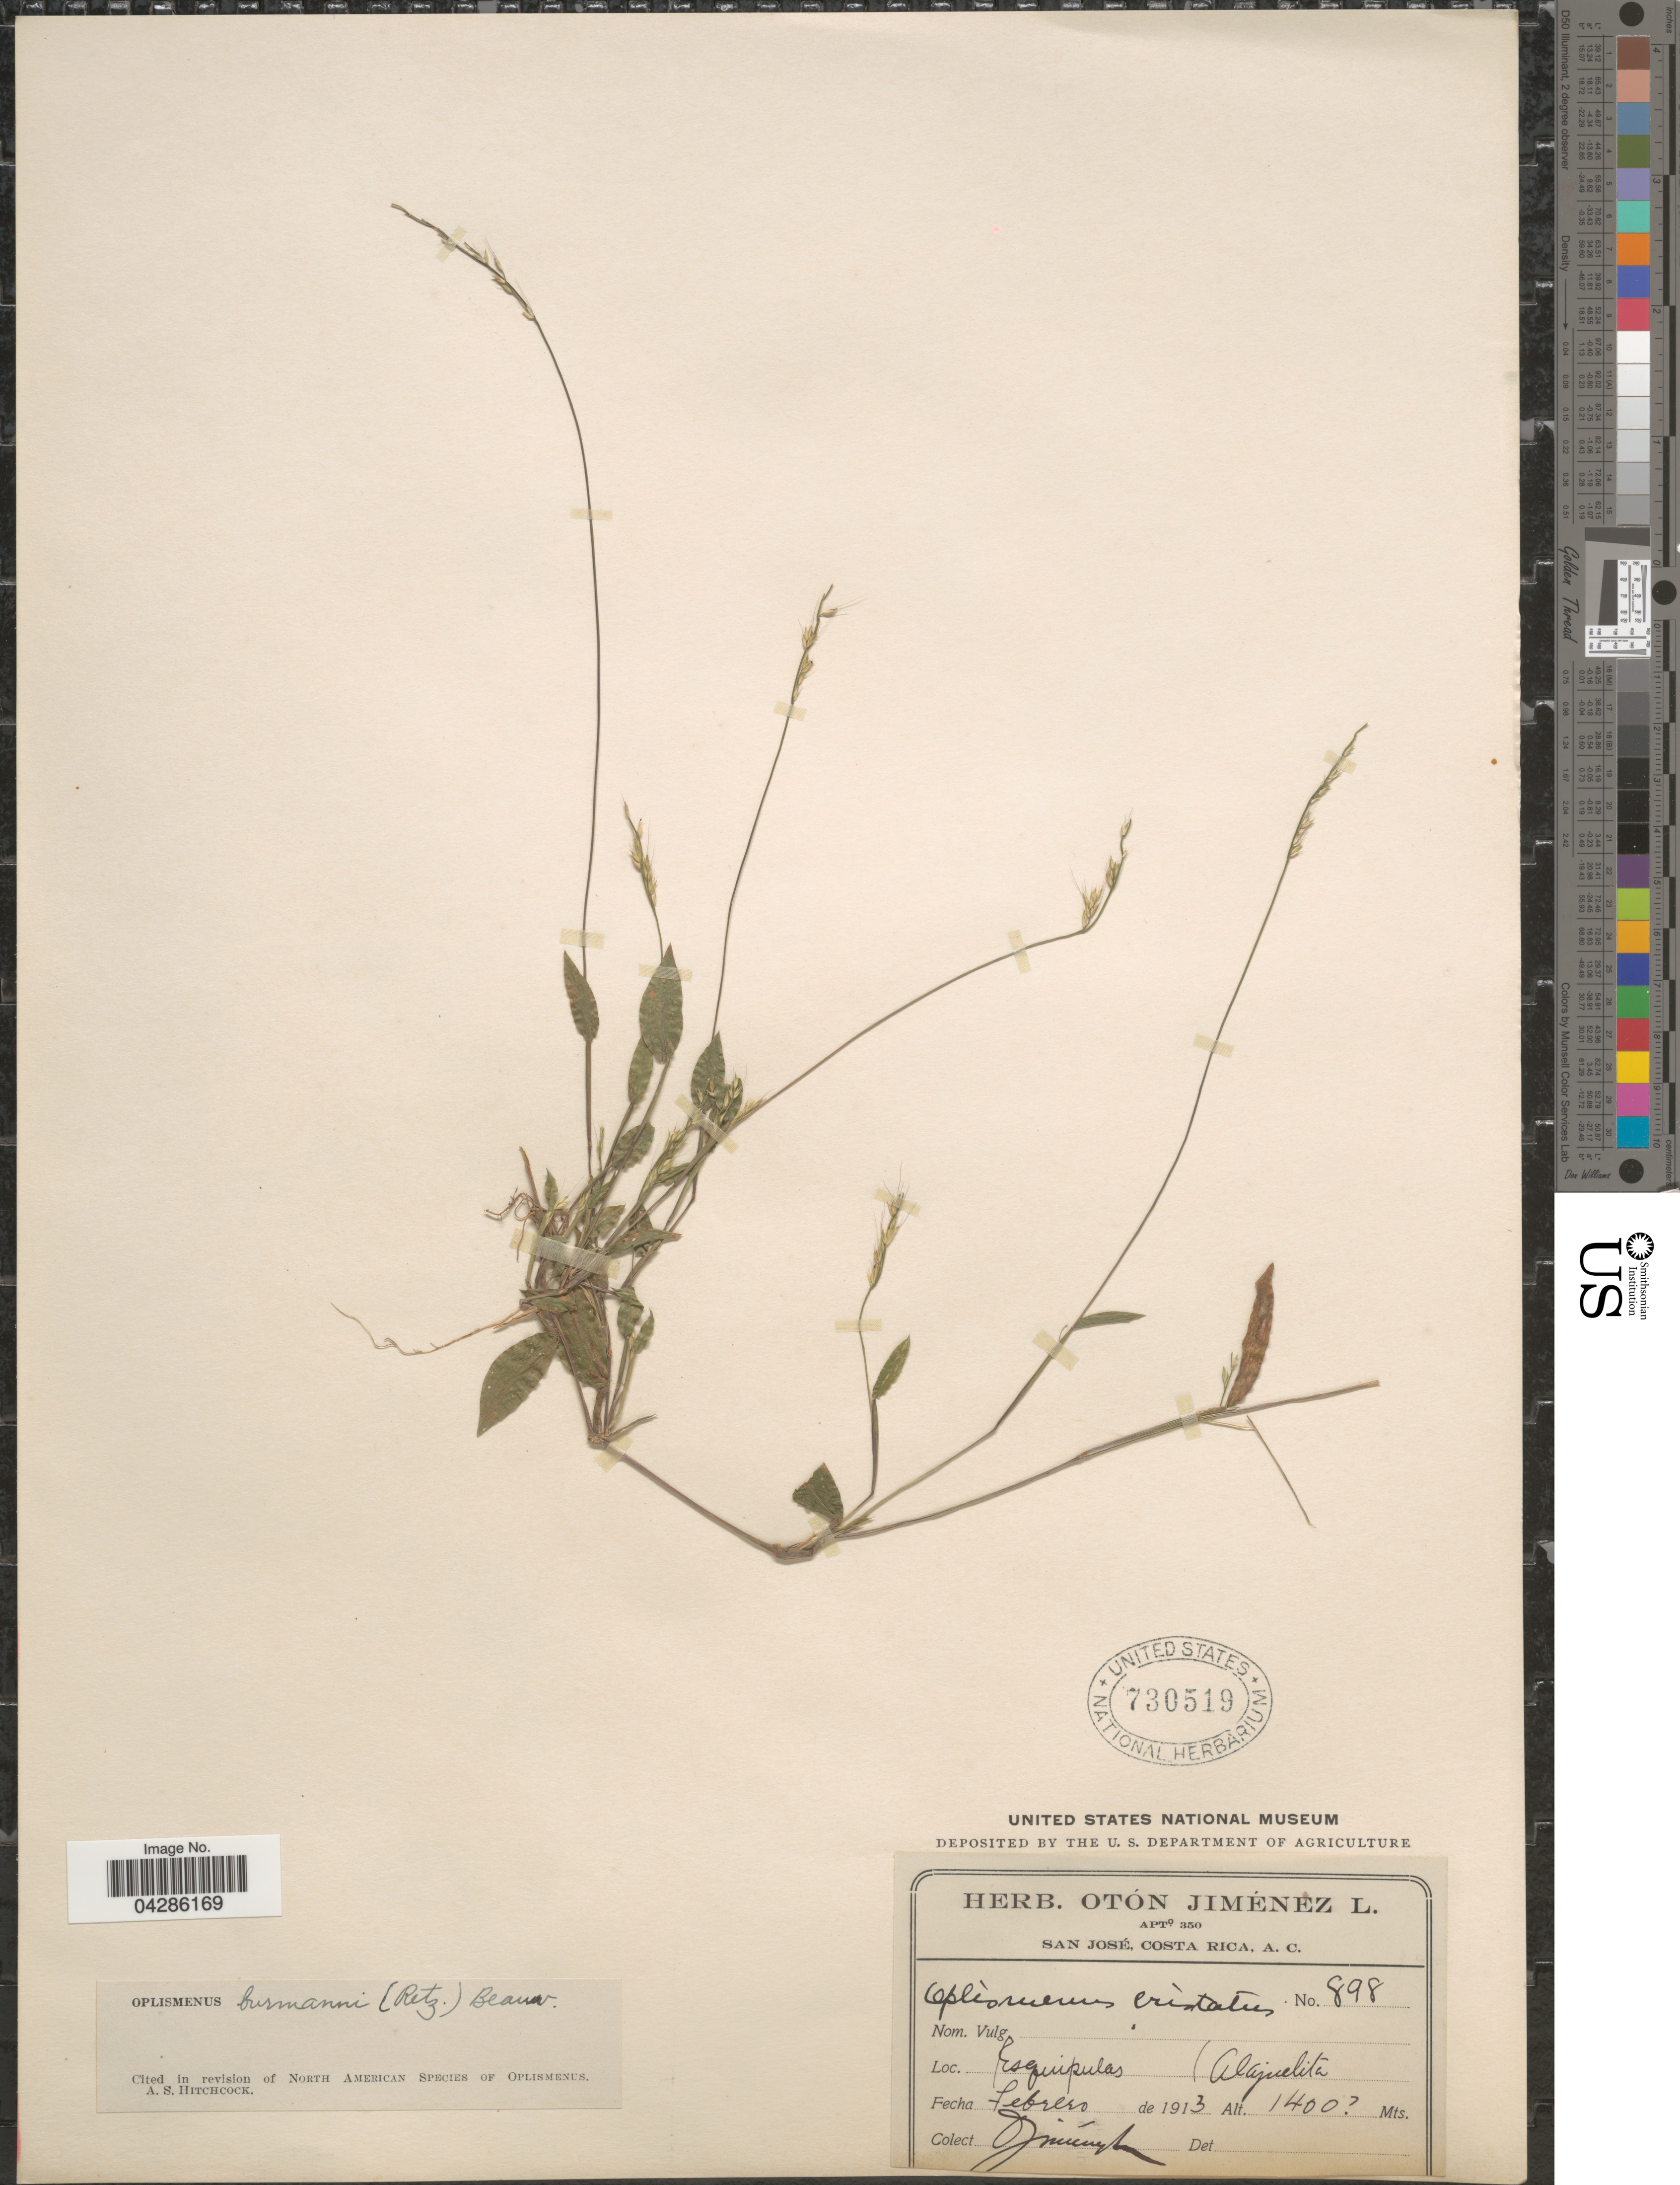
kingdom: Plantae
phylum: Tracheophyta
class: Liliopsida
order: Poales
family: Poaceae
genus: Oplismenus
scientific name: Oplismenus burmannii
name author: (Retz.) P. Beauv.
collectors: O. Jiménez L.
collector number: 898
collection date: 1913-02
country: Costa Rica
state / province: San José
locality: Esquipulas (Alajuelita.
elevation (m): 1400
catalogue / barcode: US 730519